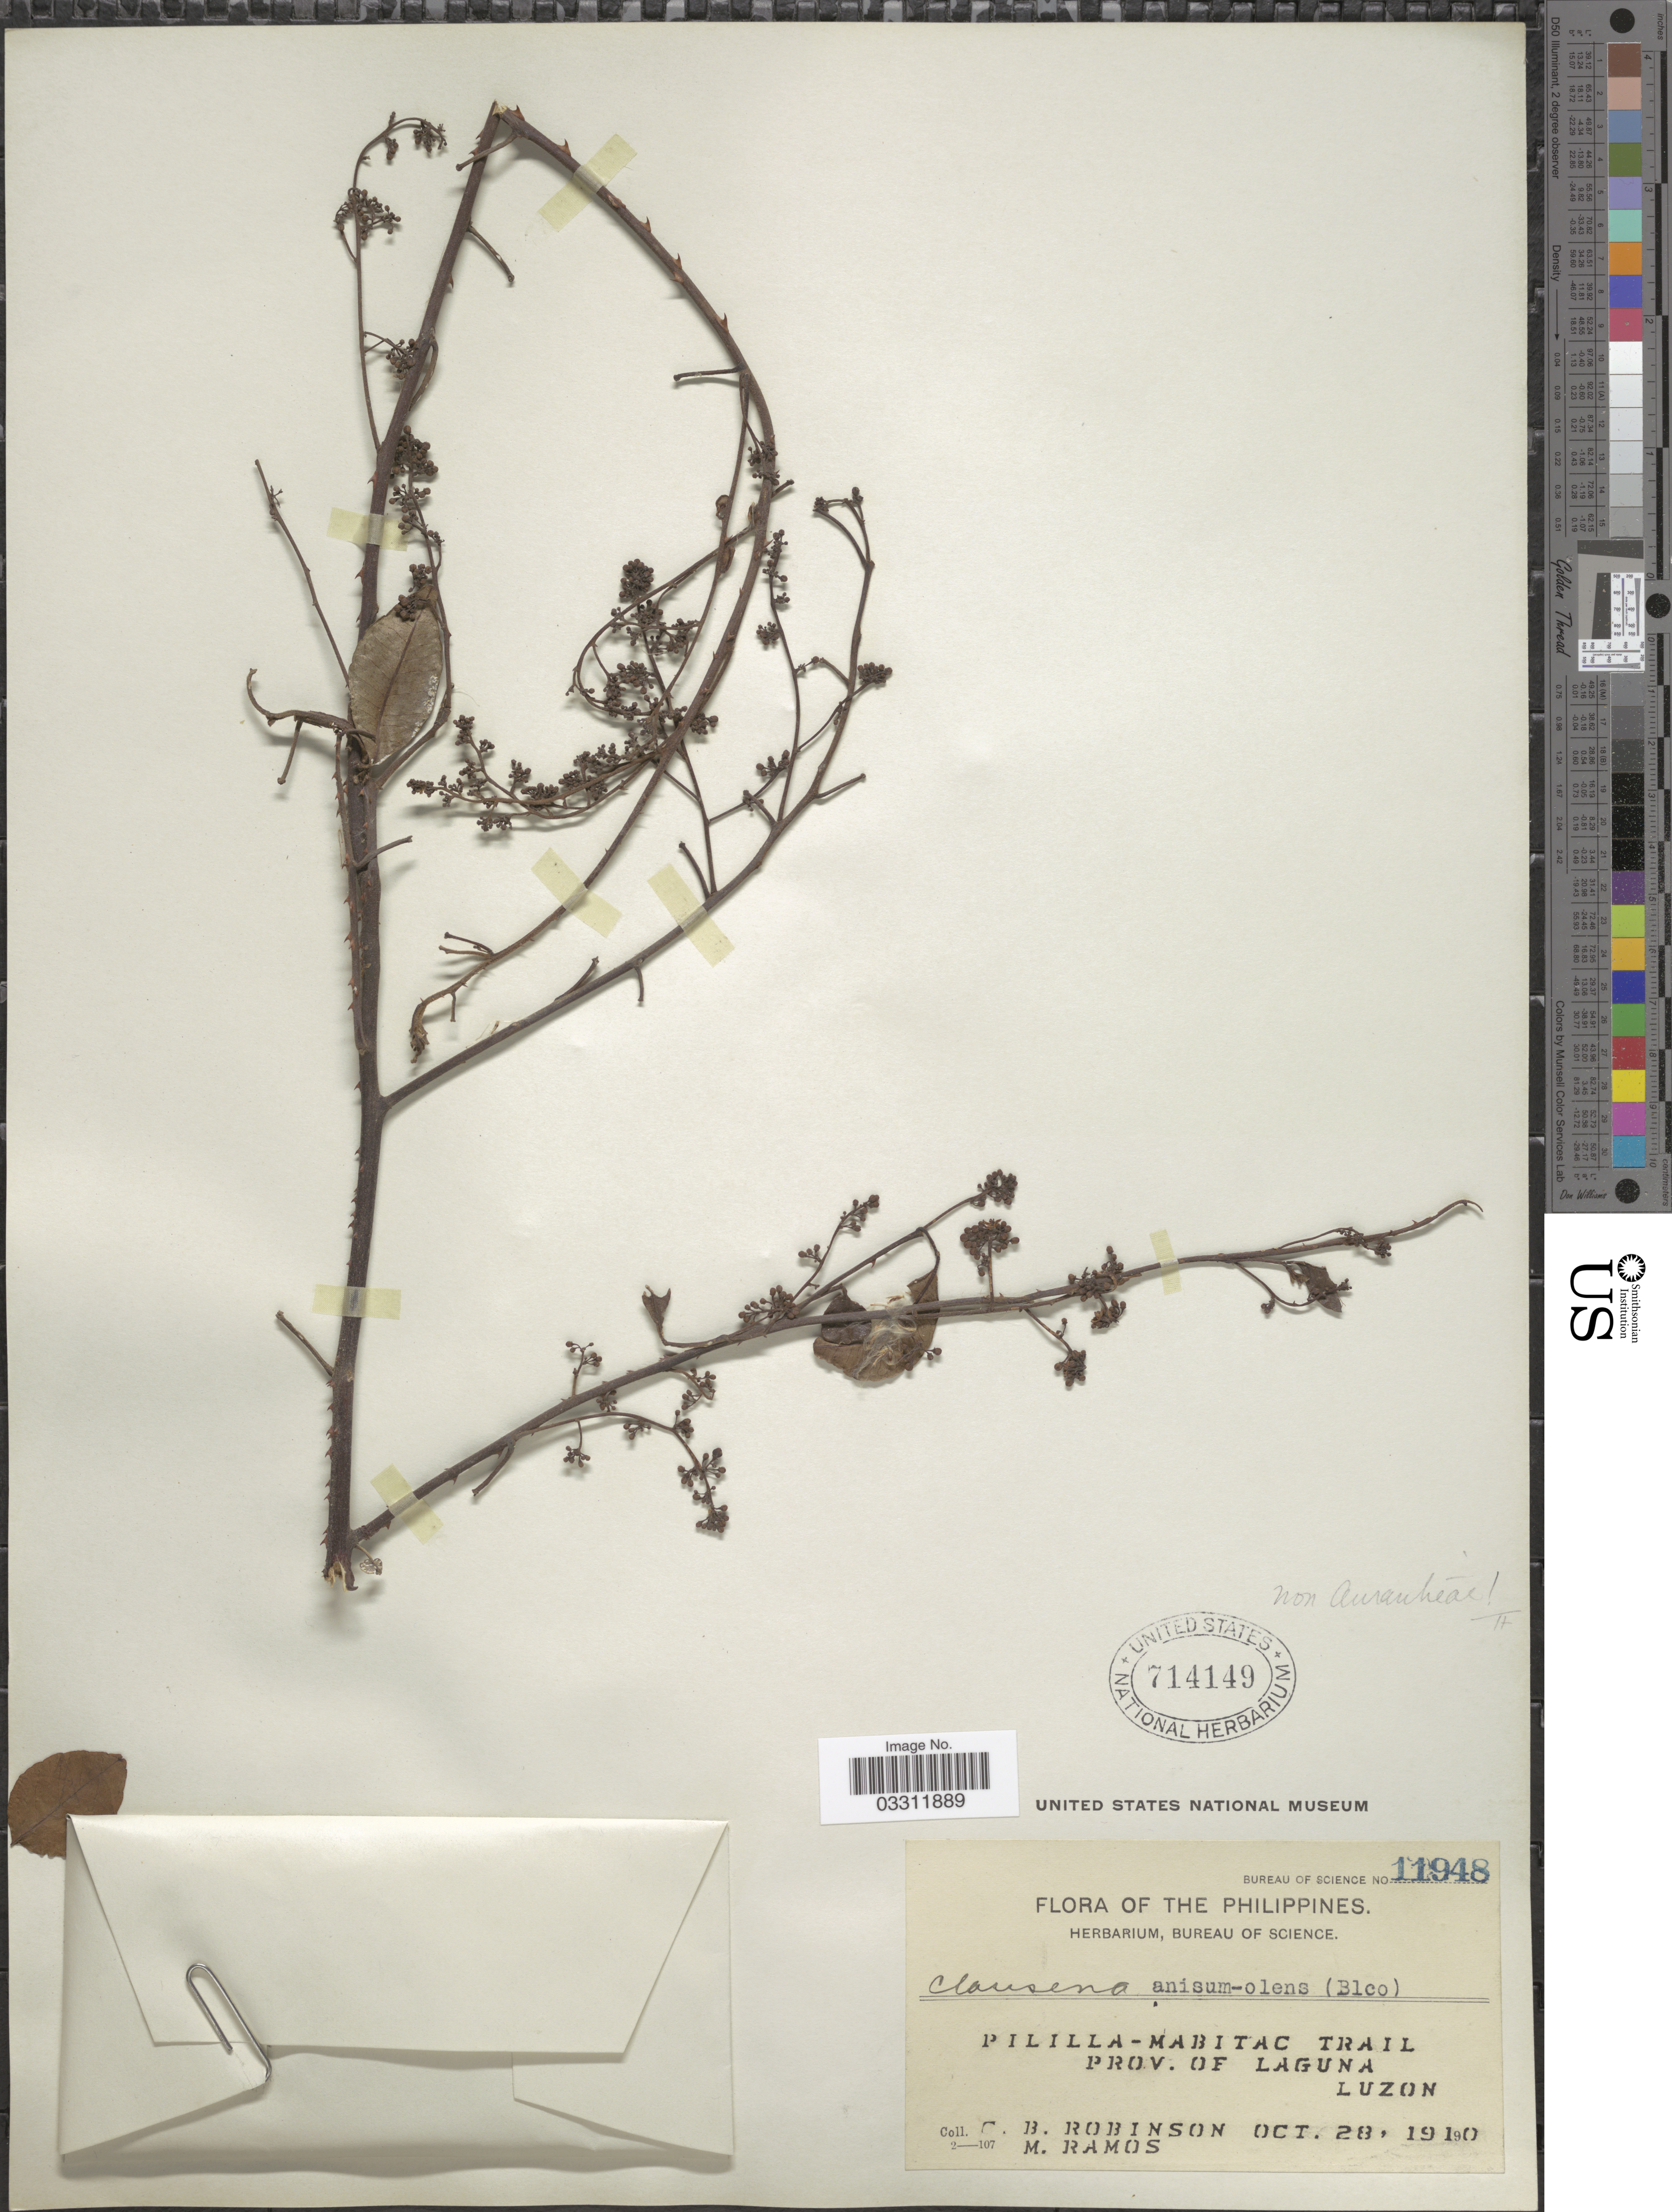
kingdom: Plantae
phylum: Tracheophyta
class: Magnoliopsida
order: Sapindales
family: Rutaceae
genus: Clausena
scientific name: Clausena anisum-olens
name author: (Blume) Merr.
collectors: C. Robinson & M. Ramos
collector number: Bureau of Science 11948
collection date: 1910-10-28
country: Philippines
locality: Pililla-Mabitac Trail. Prov. of Laguna. Luzon.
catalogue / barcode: US 714149